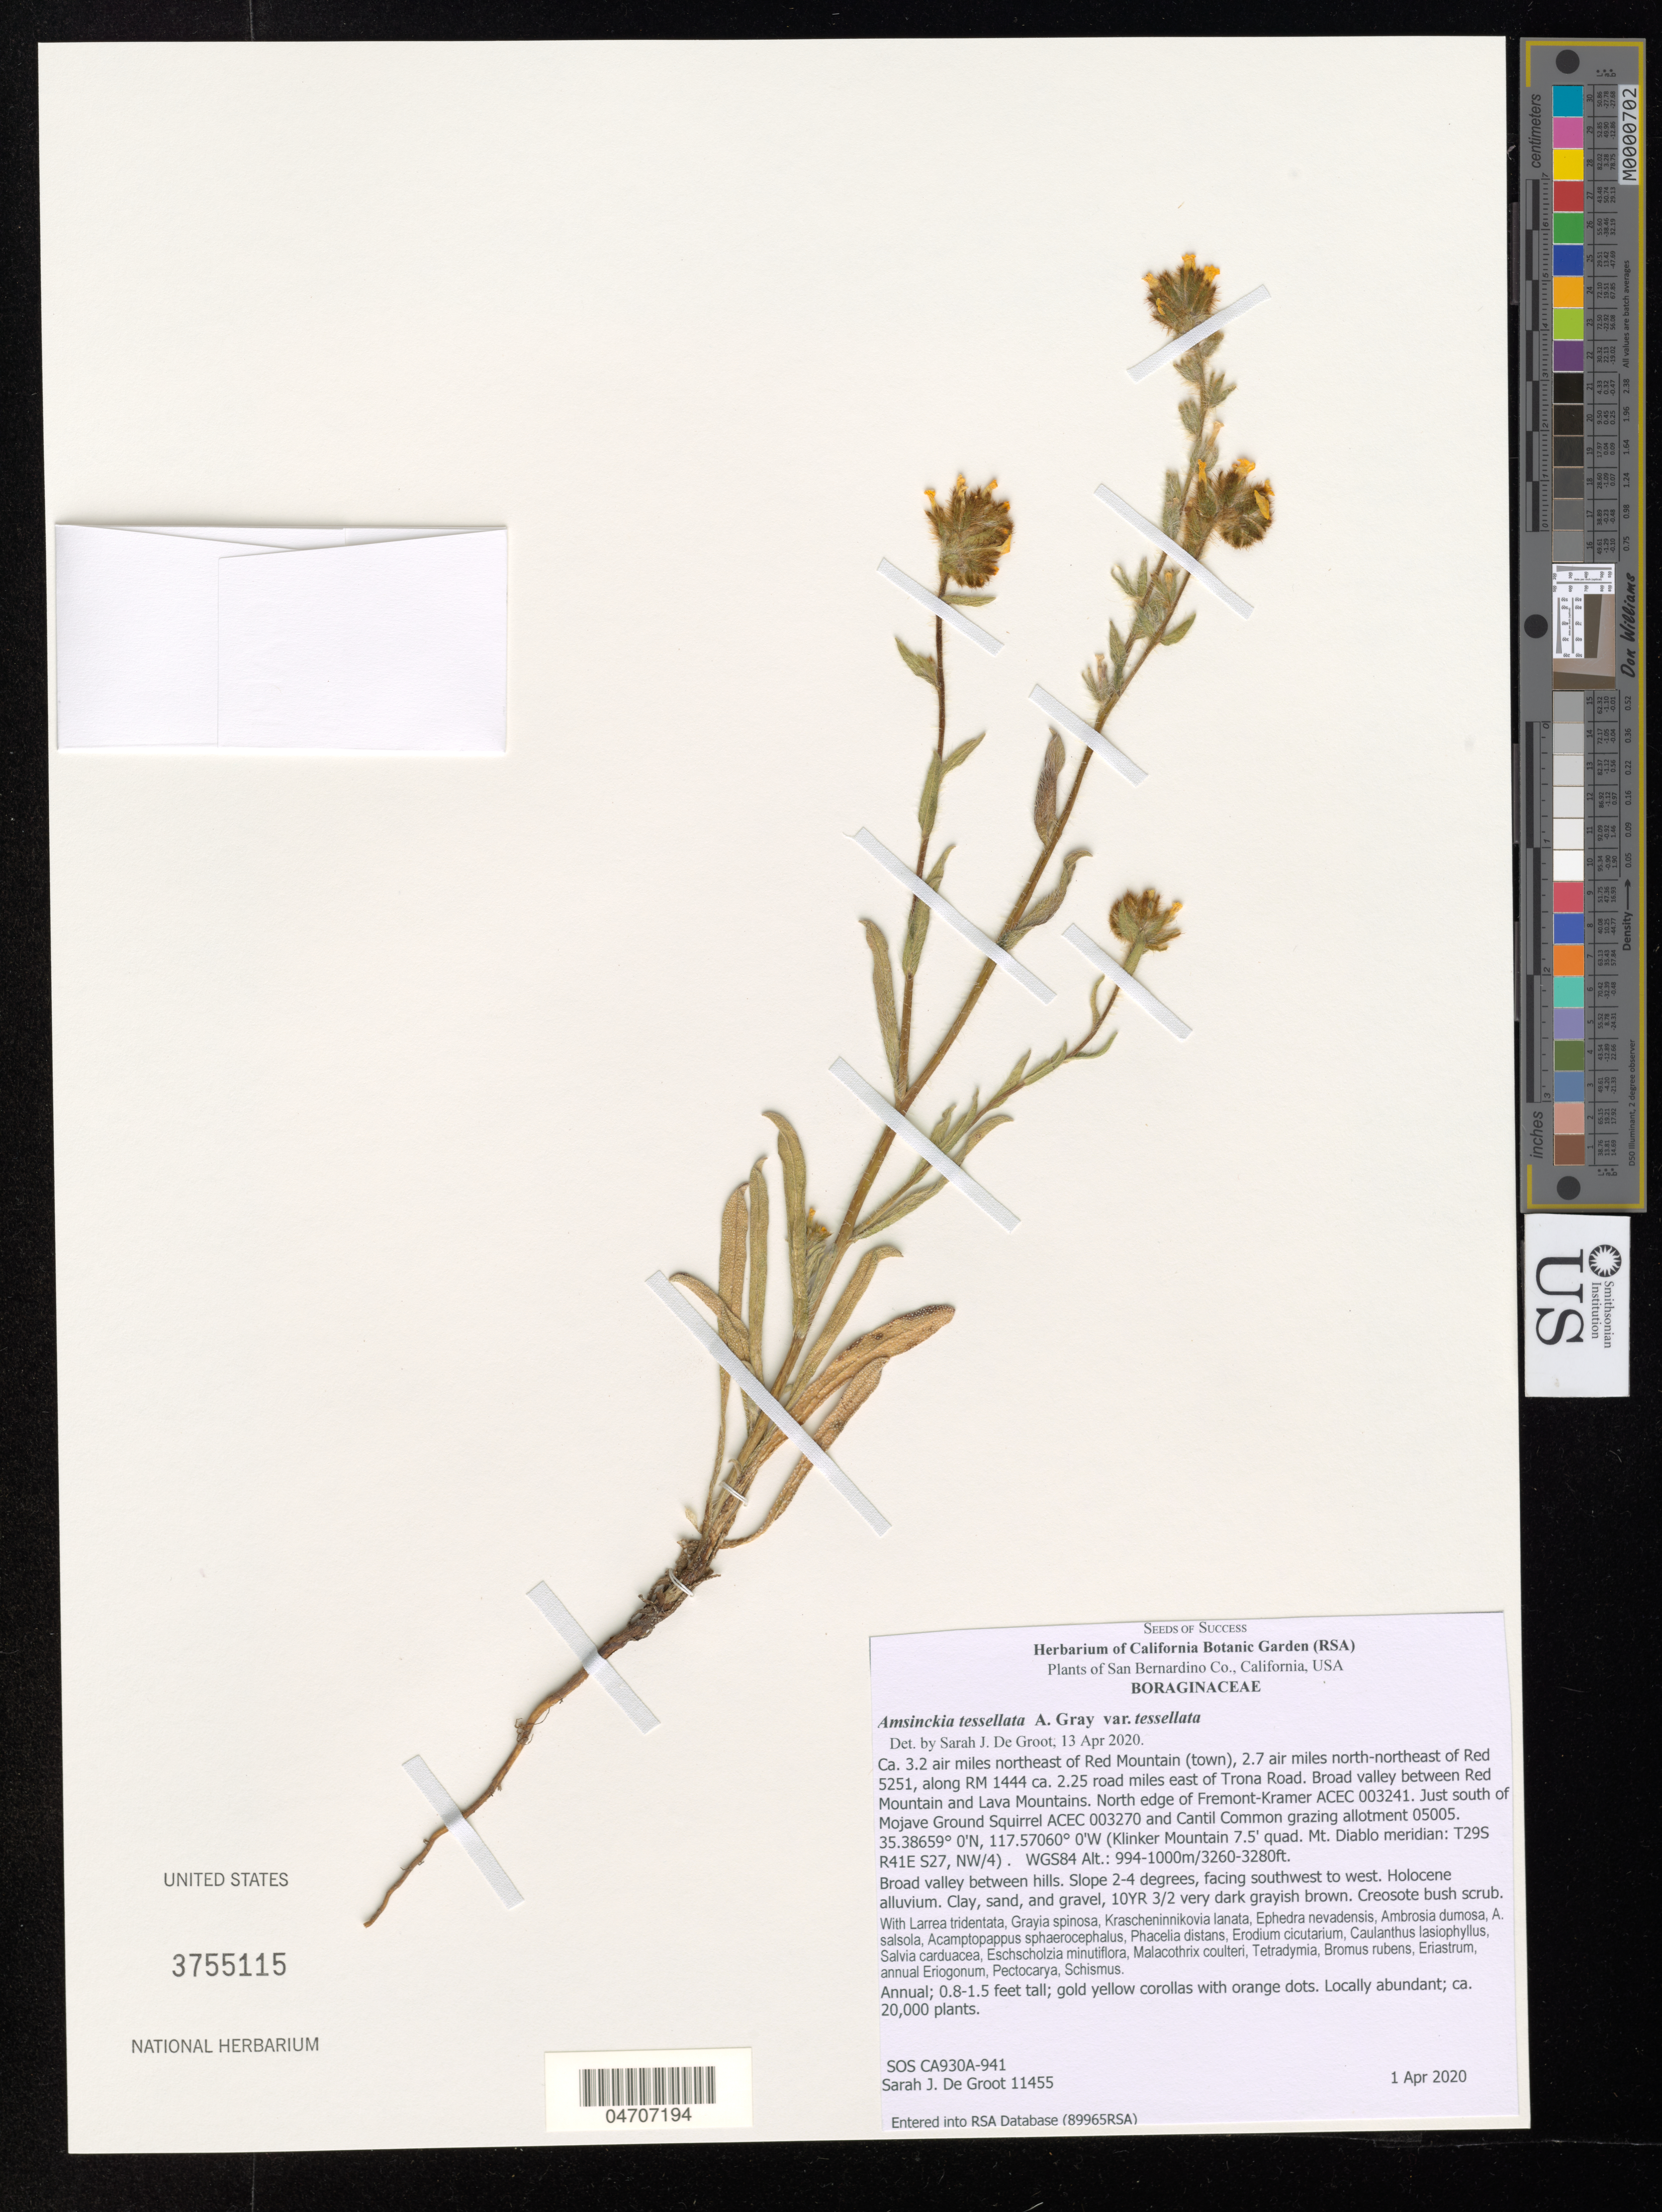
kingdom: Plantae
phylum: Tracheophyta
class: Magnoliopsida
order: Boraginales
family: Boraginaceae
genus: Amsinckia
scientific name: Amsinckia tessellata var. gloriosa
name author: (Eastw. ex Suksd.) Hoover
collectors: S. De Groot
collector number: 11455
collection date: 2020-04-01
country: United States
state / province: California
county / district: San Bernardino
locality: San Bernardino Co. Ca. 3.2 air miles northeast of Red Mountain (town), 2.7 air miles north-northeast of Red 5251, along RM 1444 ca. 2.25 road miles east of Trona Road. Broad valley between Red Mountain and Lava Mountains. North edge of Fremont-Kramer ACEC 003241. Just south of Mojave Ground Squirrel ACEC 003270 and Cantil Common grazing allotment 05005. (Klinker Mountain 7.5' quad. Mt. Diablo meridian: T29S R41E S27, NW/4). WGS84.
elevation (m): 994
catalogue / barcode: US 3755115